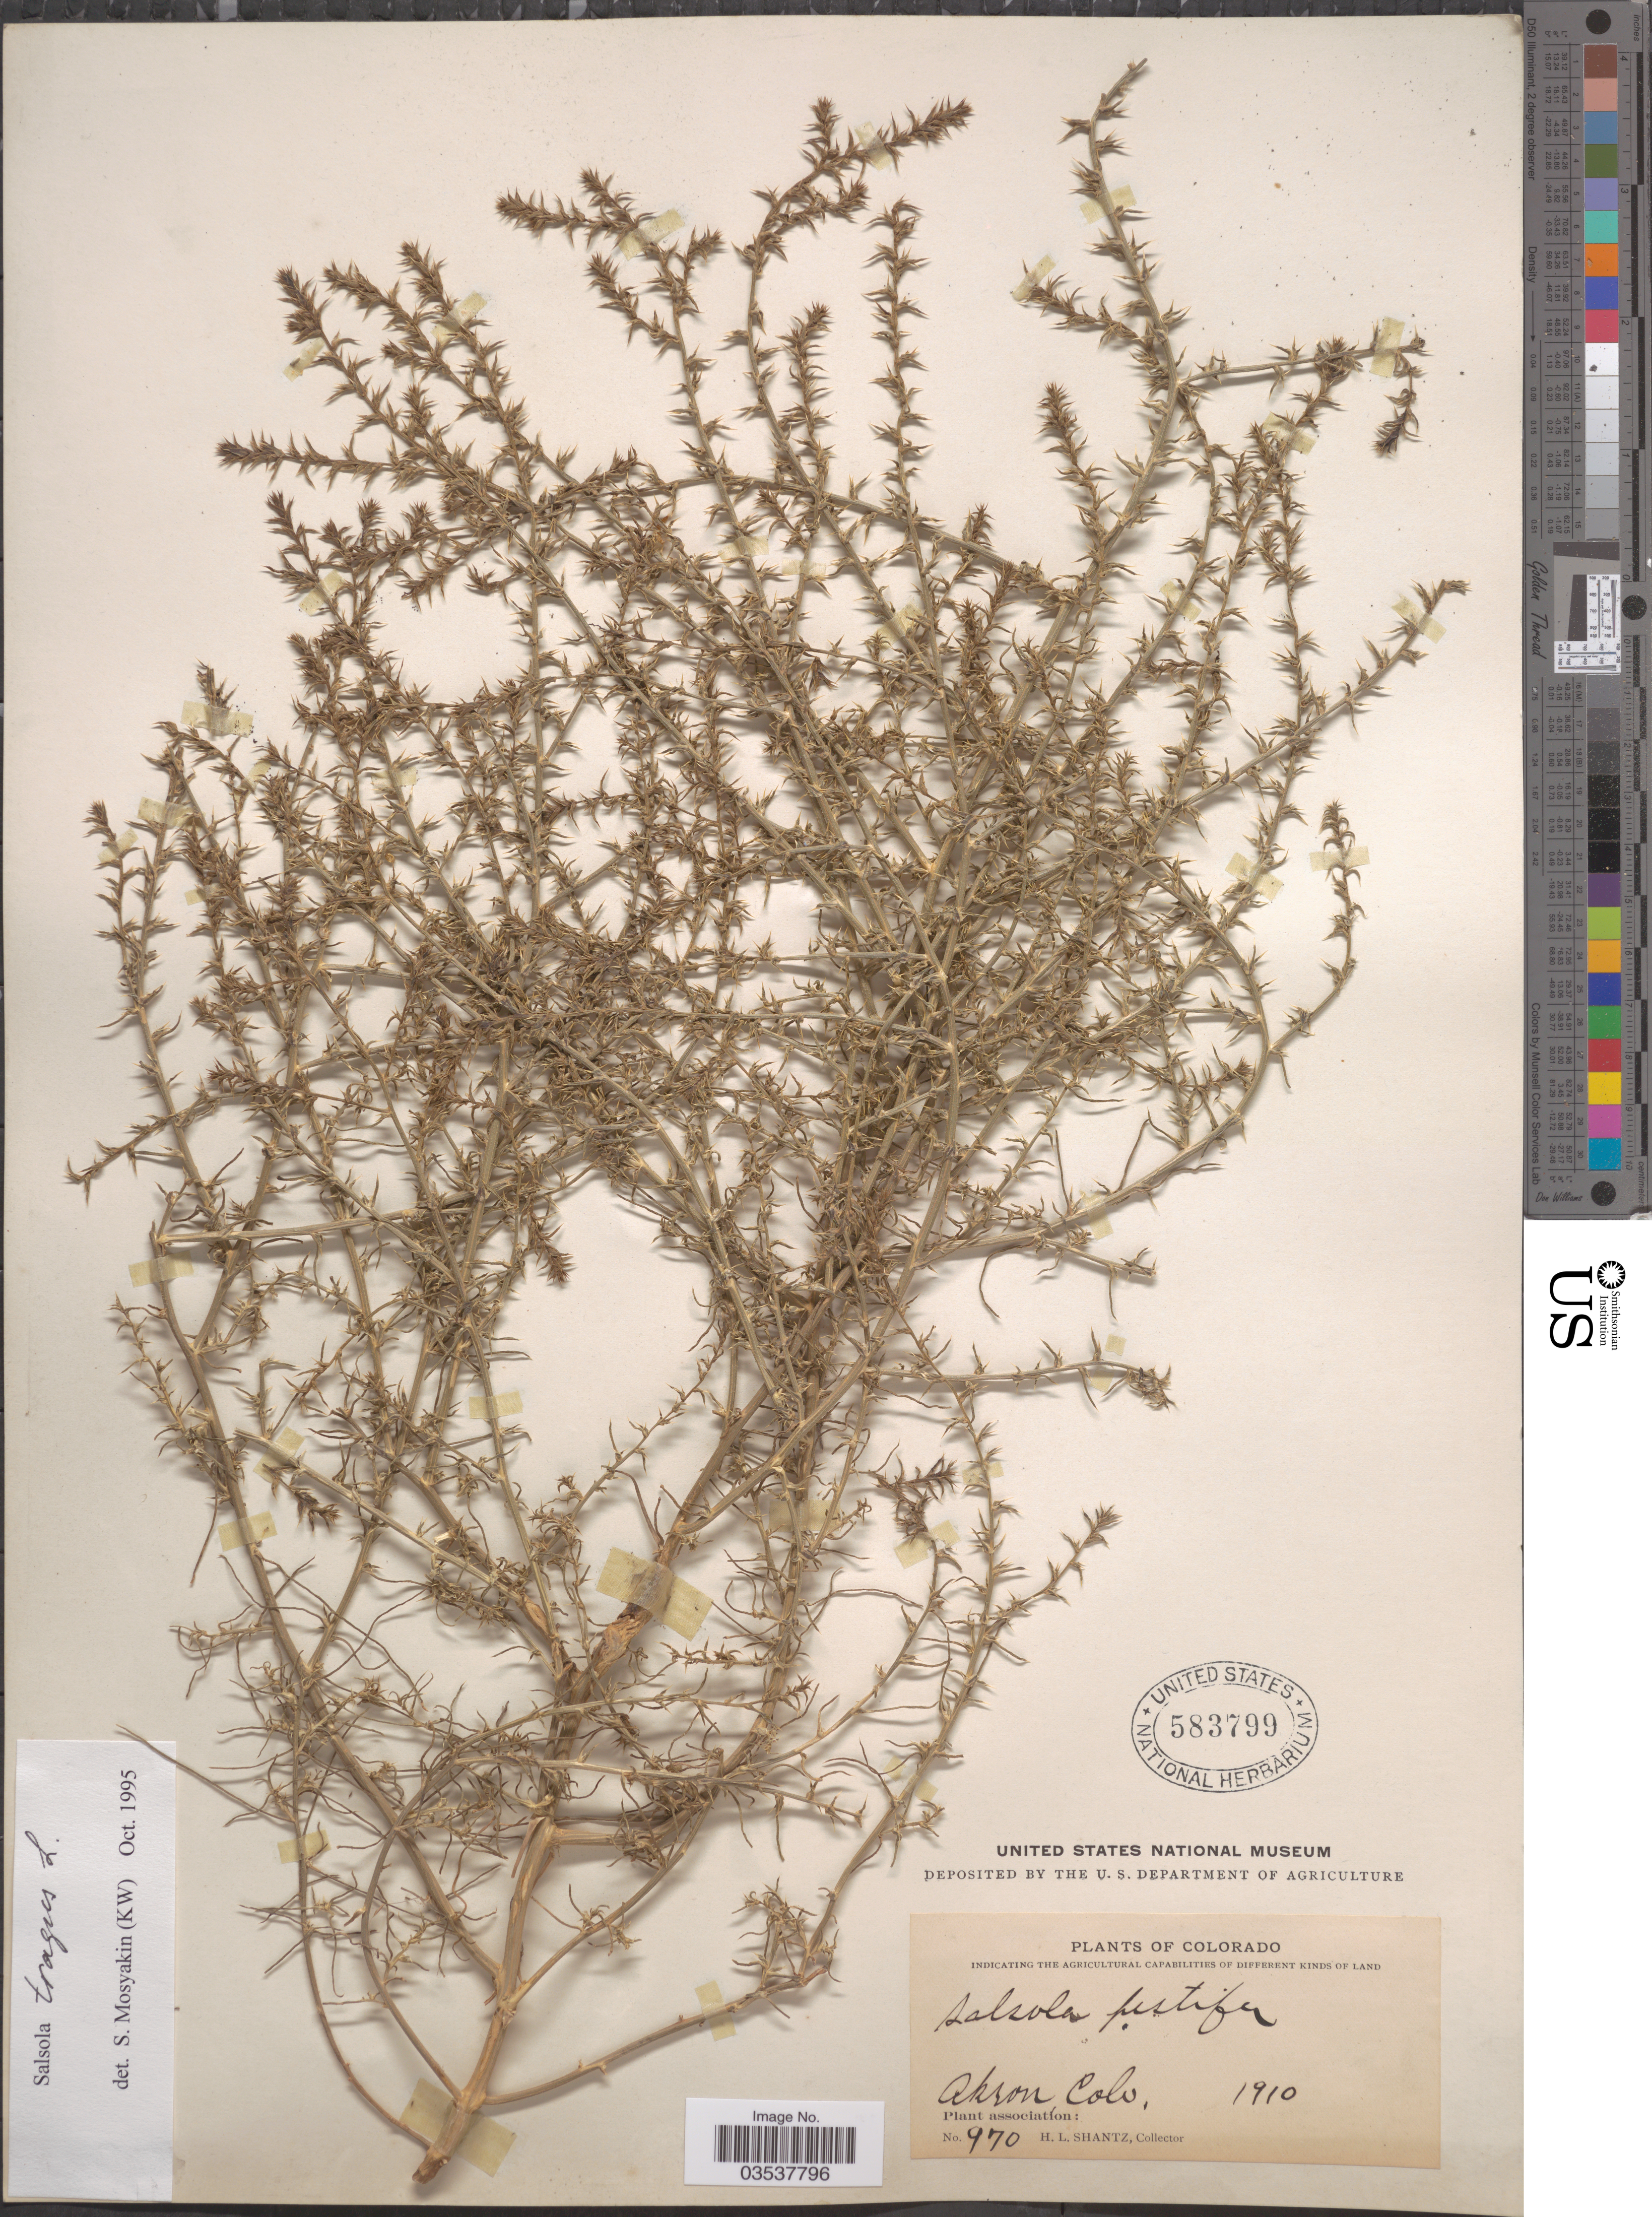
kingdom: Plantae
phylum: Tracheophyta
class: Magnoliopsida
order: Caryophyllales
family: Amaranthaceae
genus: Salsola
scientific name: Salsola pestifer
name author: A. Nelson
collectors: H. Shantz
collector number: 970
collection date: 1910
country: United States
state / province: Colorado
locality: Akron.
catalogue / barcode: US 583799